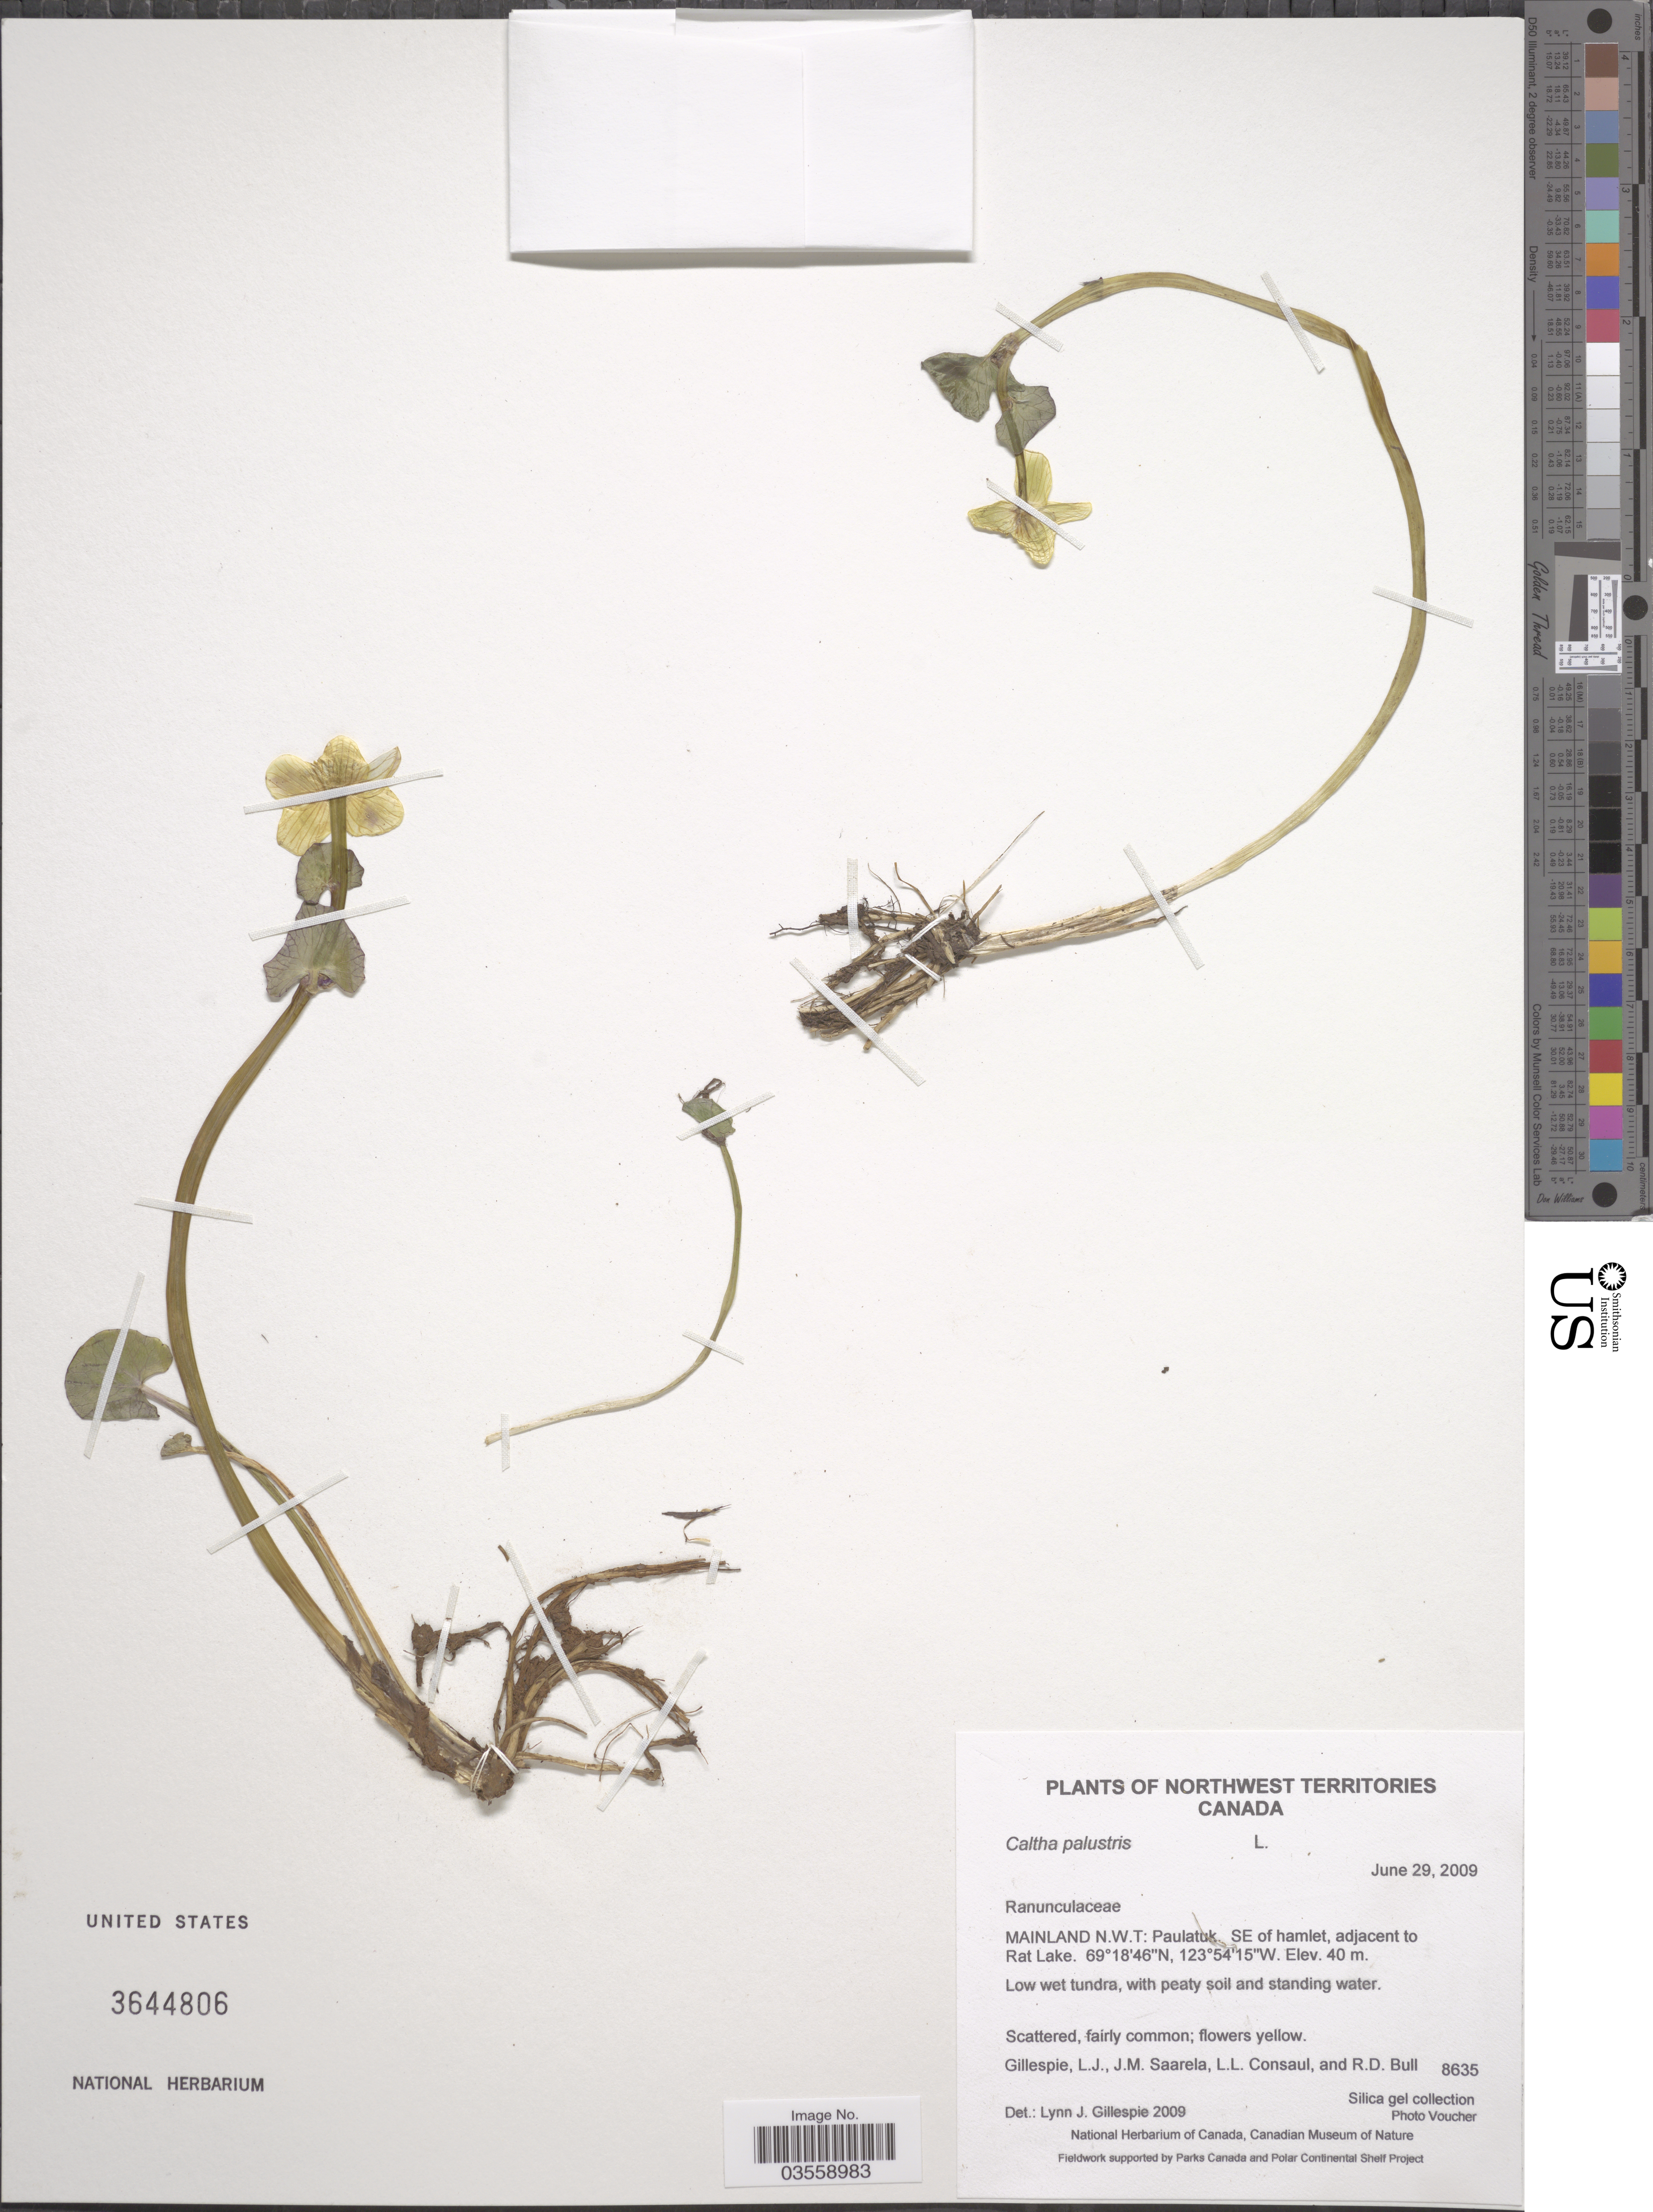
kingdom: Plantae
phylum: Tracheophyta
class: Magnoliopsida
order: Ranunculales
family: Ranunculaceae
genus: Caltha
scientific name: Caltha palustris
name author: L.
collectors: L. Gillespie, J. Saarela, L. Consaul & R. Bull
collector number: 8635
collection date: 2009-06-29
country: Canada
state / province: Northwest Territories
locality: Mainland N.W.T: Paulatuk. SE of hamlet, adjacent to Rat Lake.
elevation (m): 40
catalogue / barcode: US 3644806